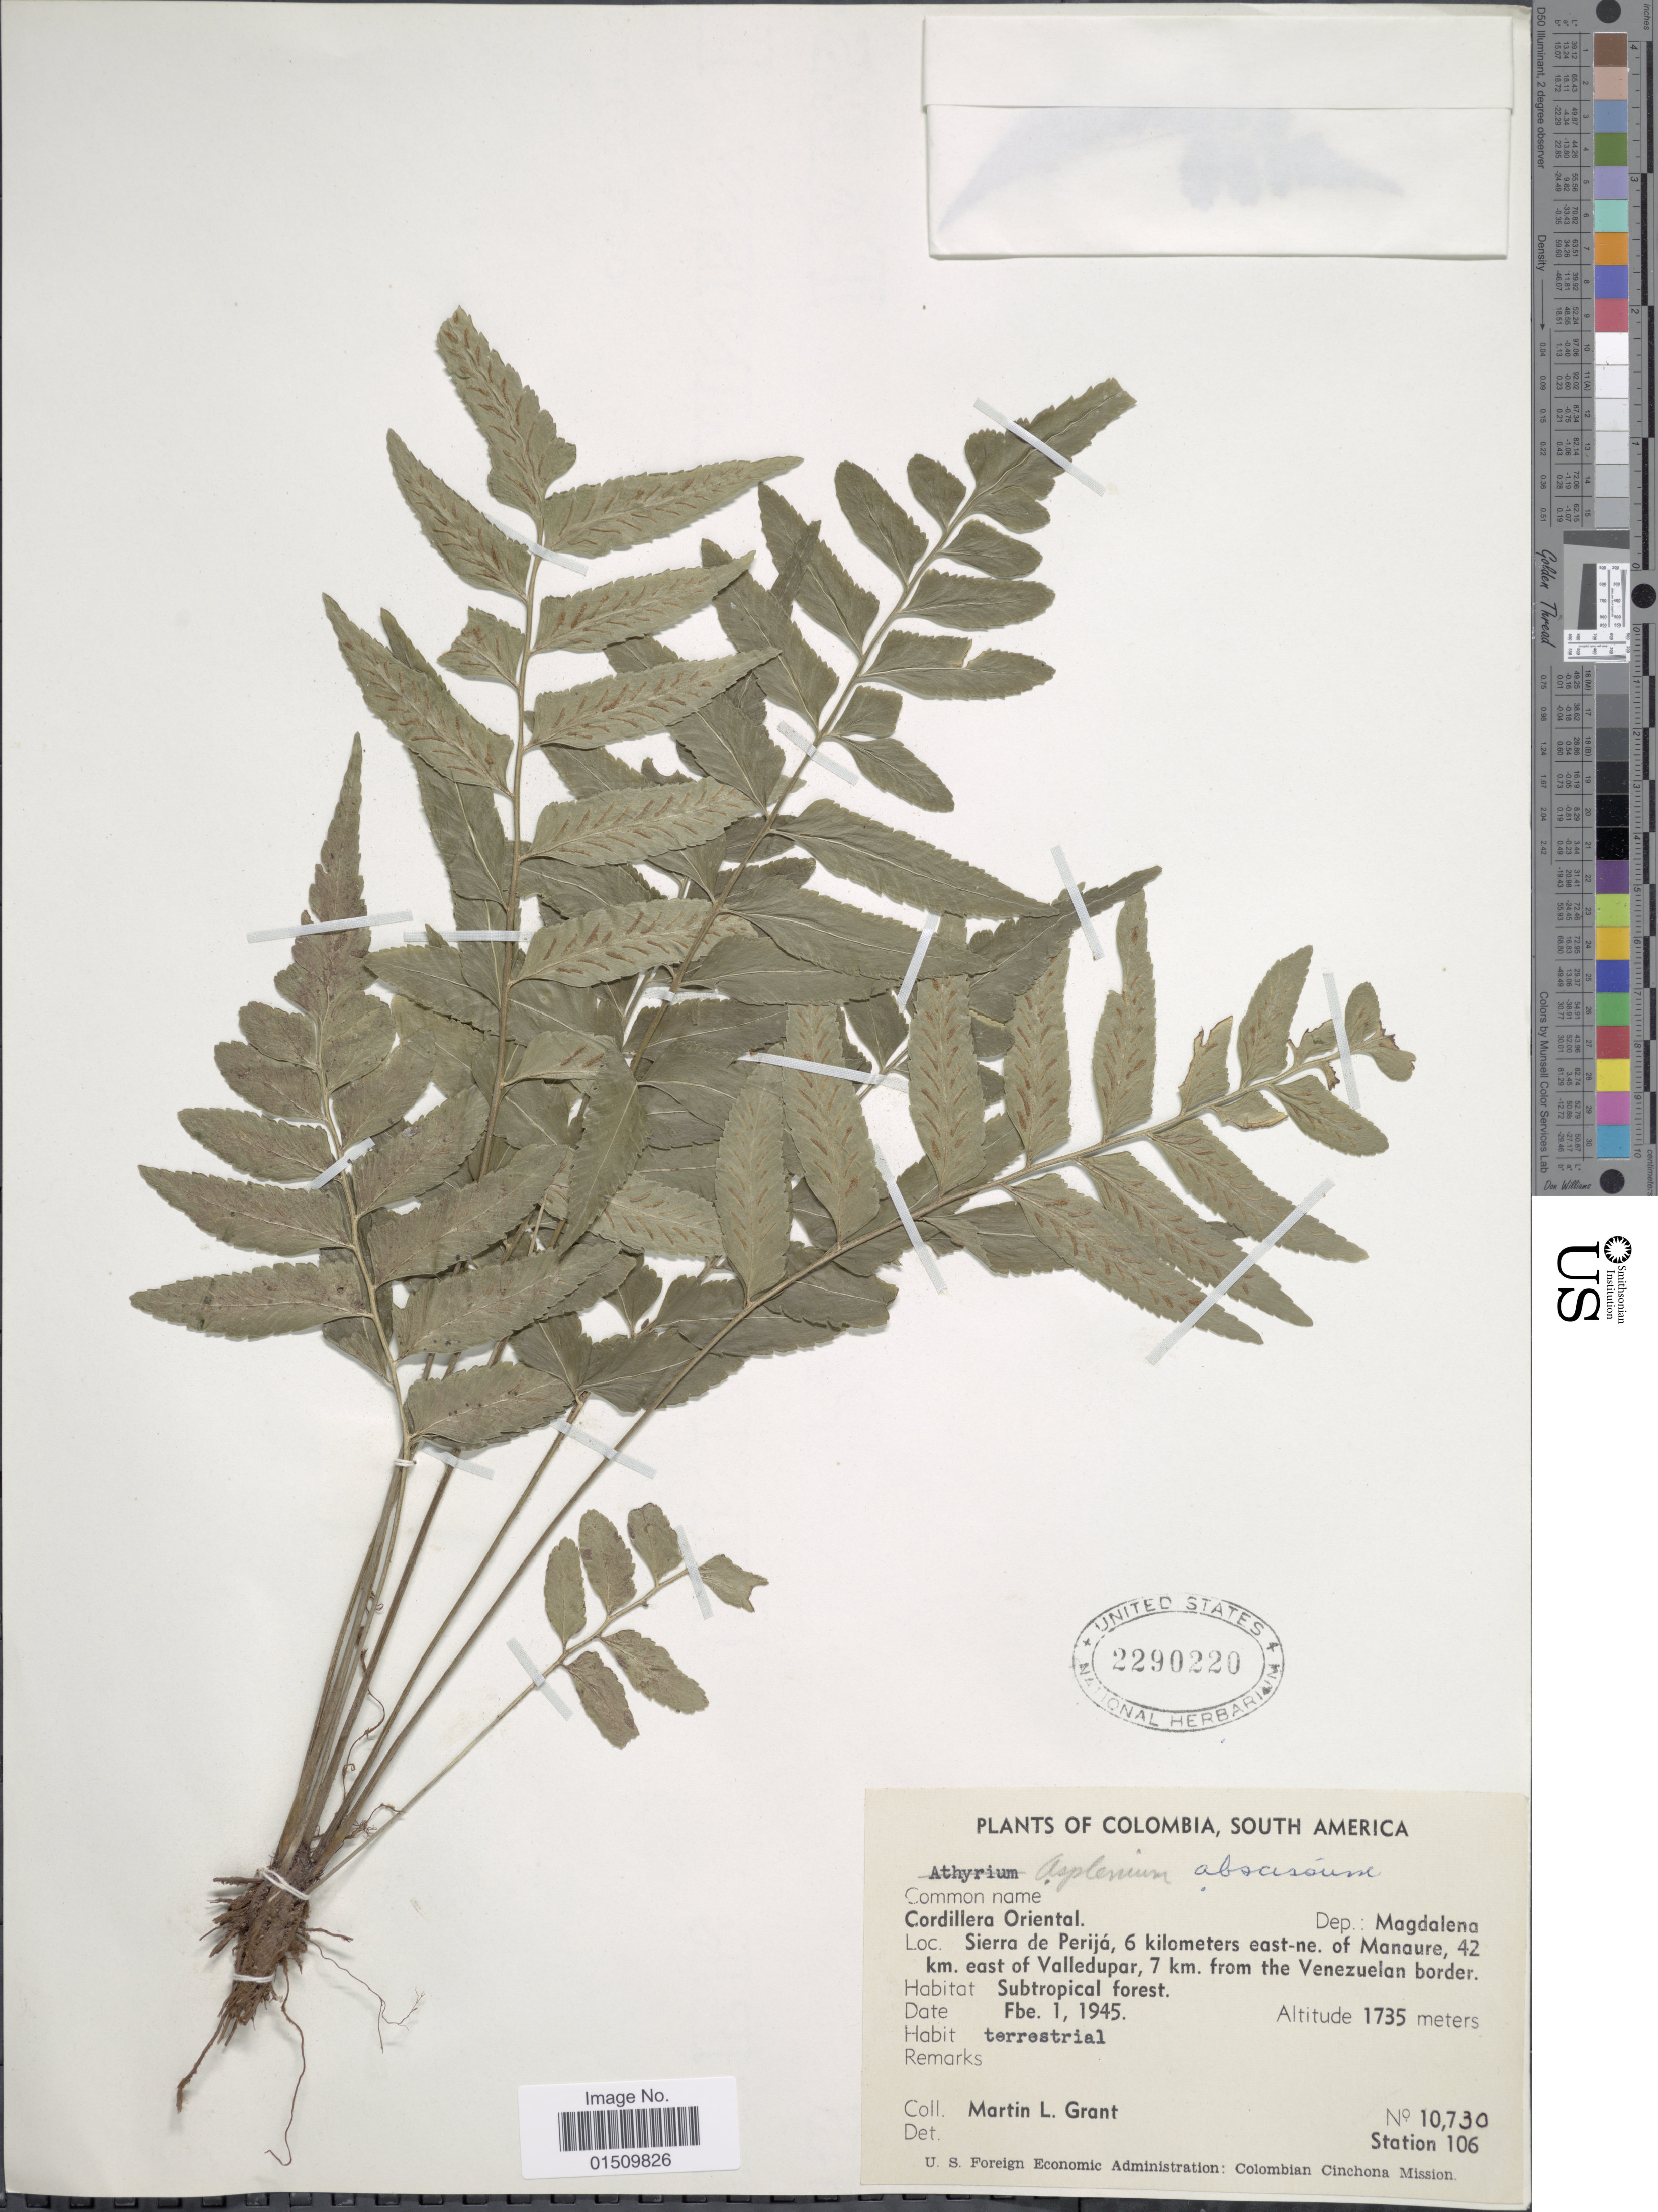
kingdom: Plantae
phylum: Tracheophyta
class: Polypodiopsida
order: Polypodiales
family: Aspleniaceae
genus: Asplenium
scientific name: Asplenium abscissum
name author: Willd.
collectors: M. L. Grant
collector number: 10730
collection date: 1945-02-01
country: Colombia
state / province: Magdalena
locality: Colombia, South America, Sierra de Perija, 6 kilometers east-ne. of Manaure, 42 km. east of Valledupar, 7 km. from the Venezuelan border.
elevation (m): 1735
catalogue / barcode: US 2290220